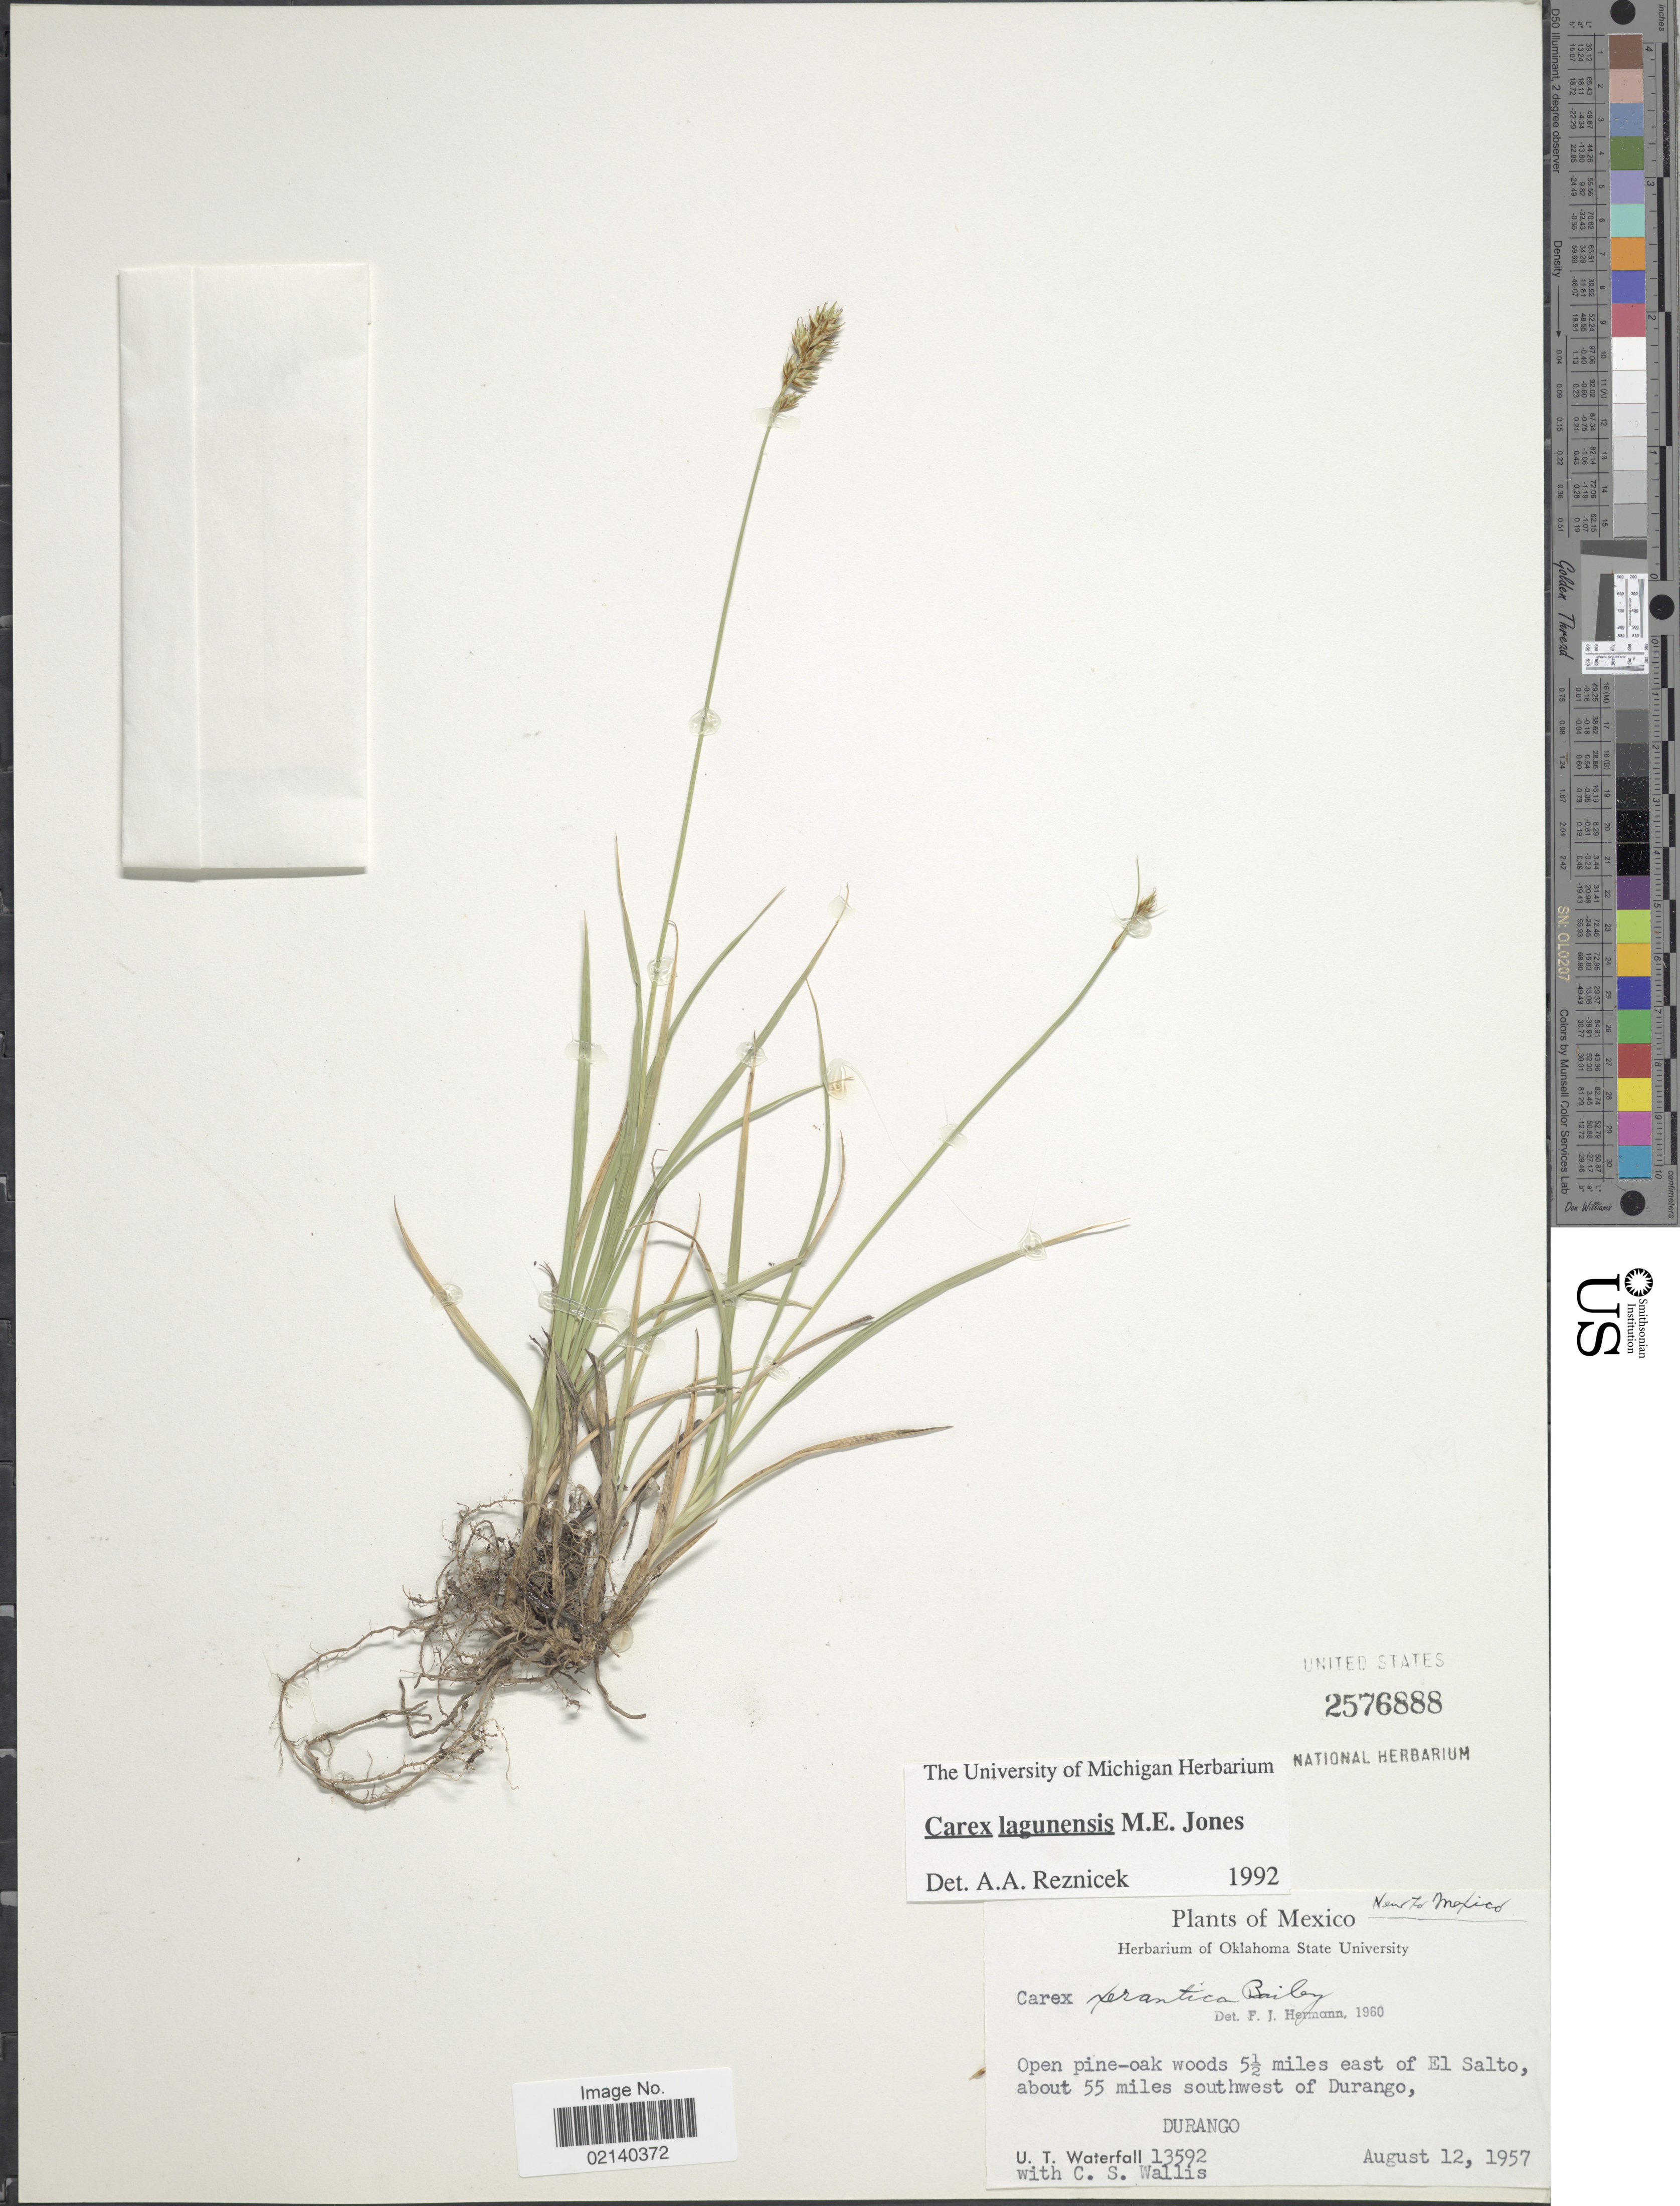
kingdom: Plantae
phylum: Tracheophyta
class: Liliopsida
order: Poales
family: Cyperaceae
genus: Carex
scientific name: Carex lagunensis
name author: M.E. Jones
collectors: U. T. Waterfall & C. S. Wallis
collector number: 13592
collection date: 1957-08-12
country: Mexico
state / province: Durango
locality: Open pine-oak woods 5 1/2 miles east of El Salto, about 55 miles southwest of Durango.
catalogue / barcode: US 2576888